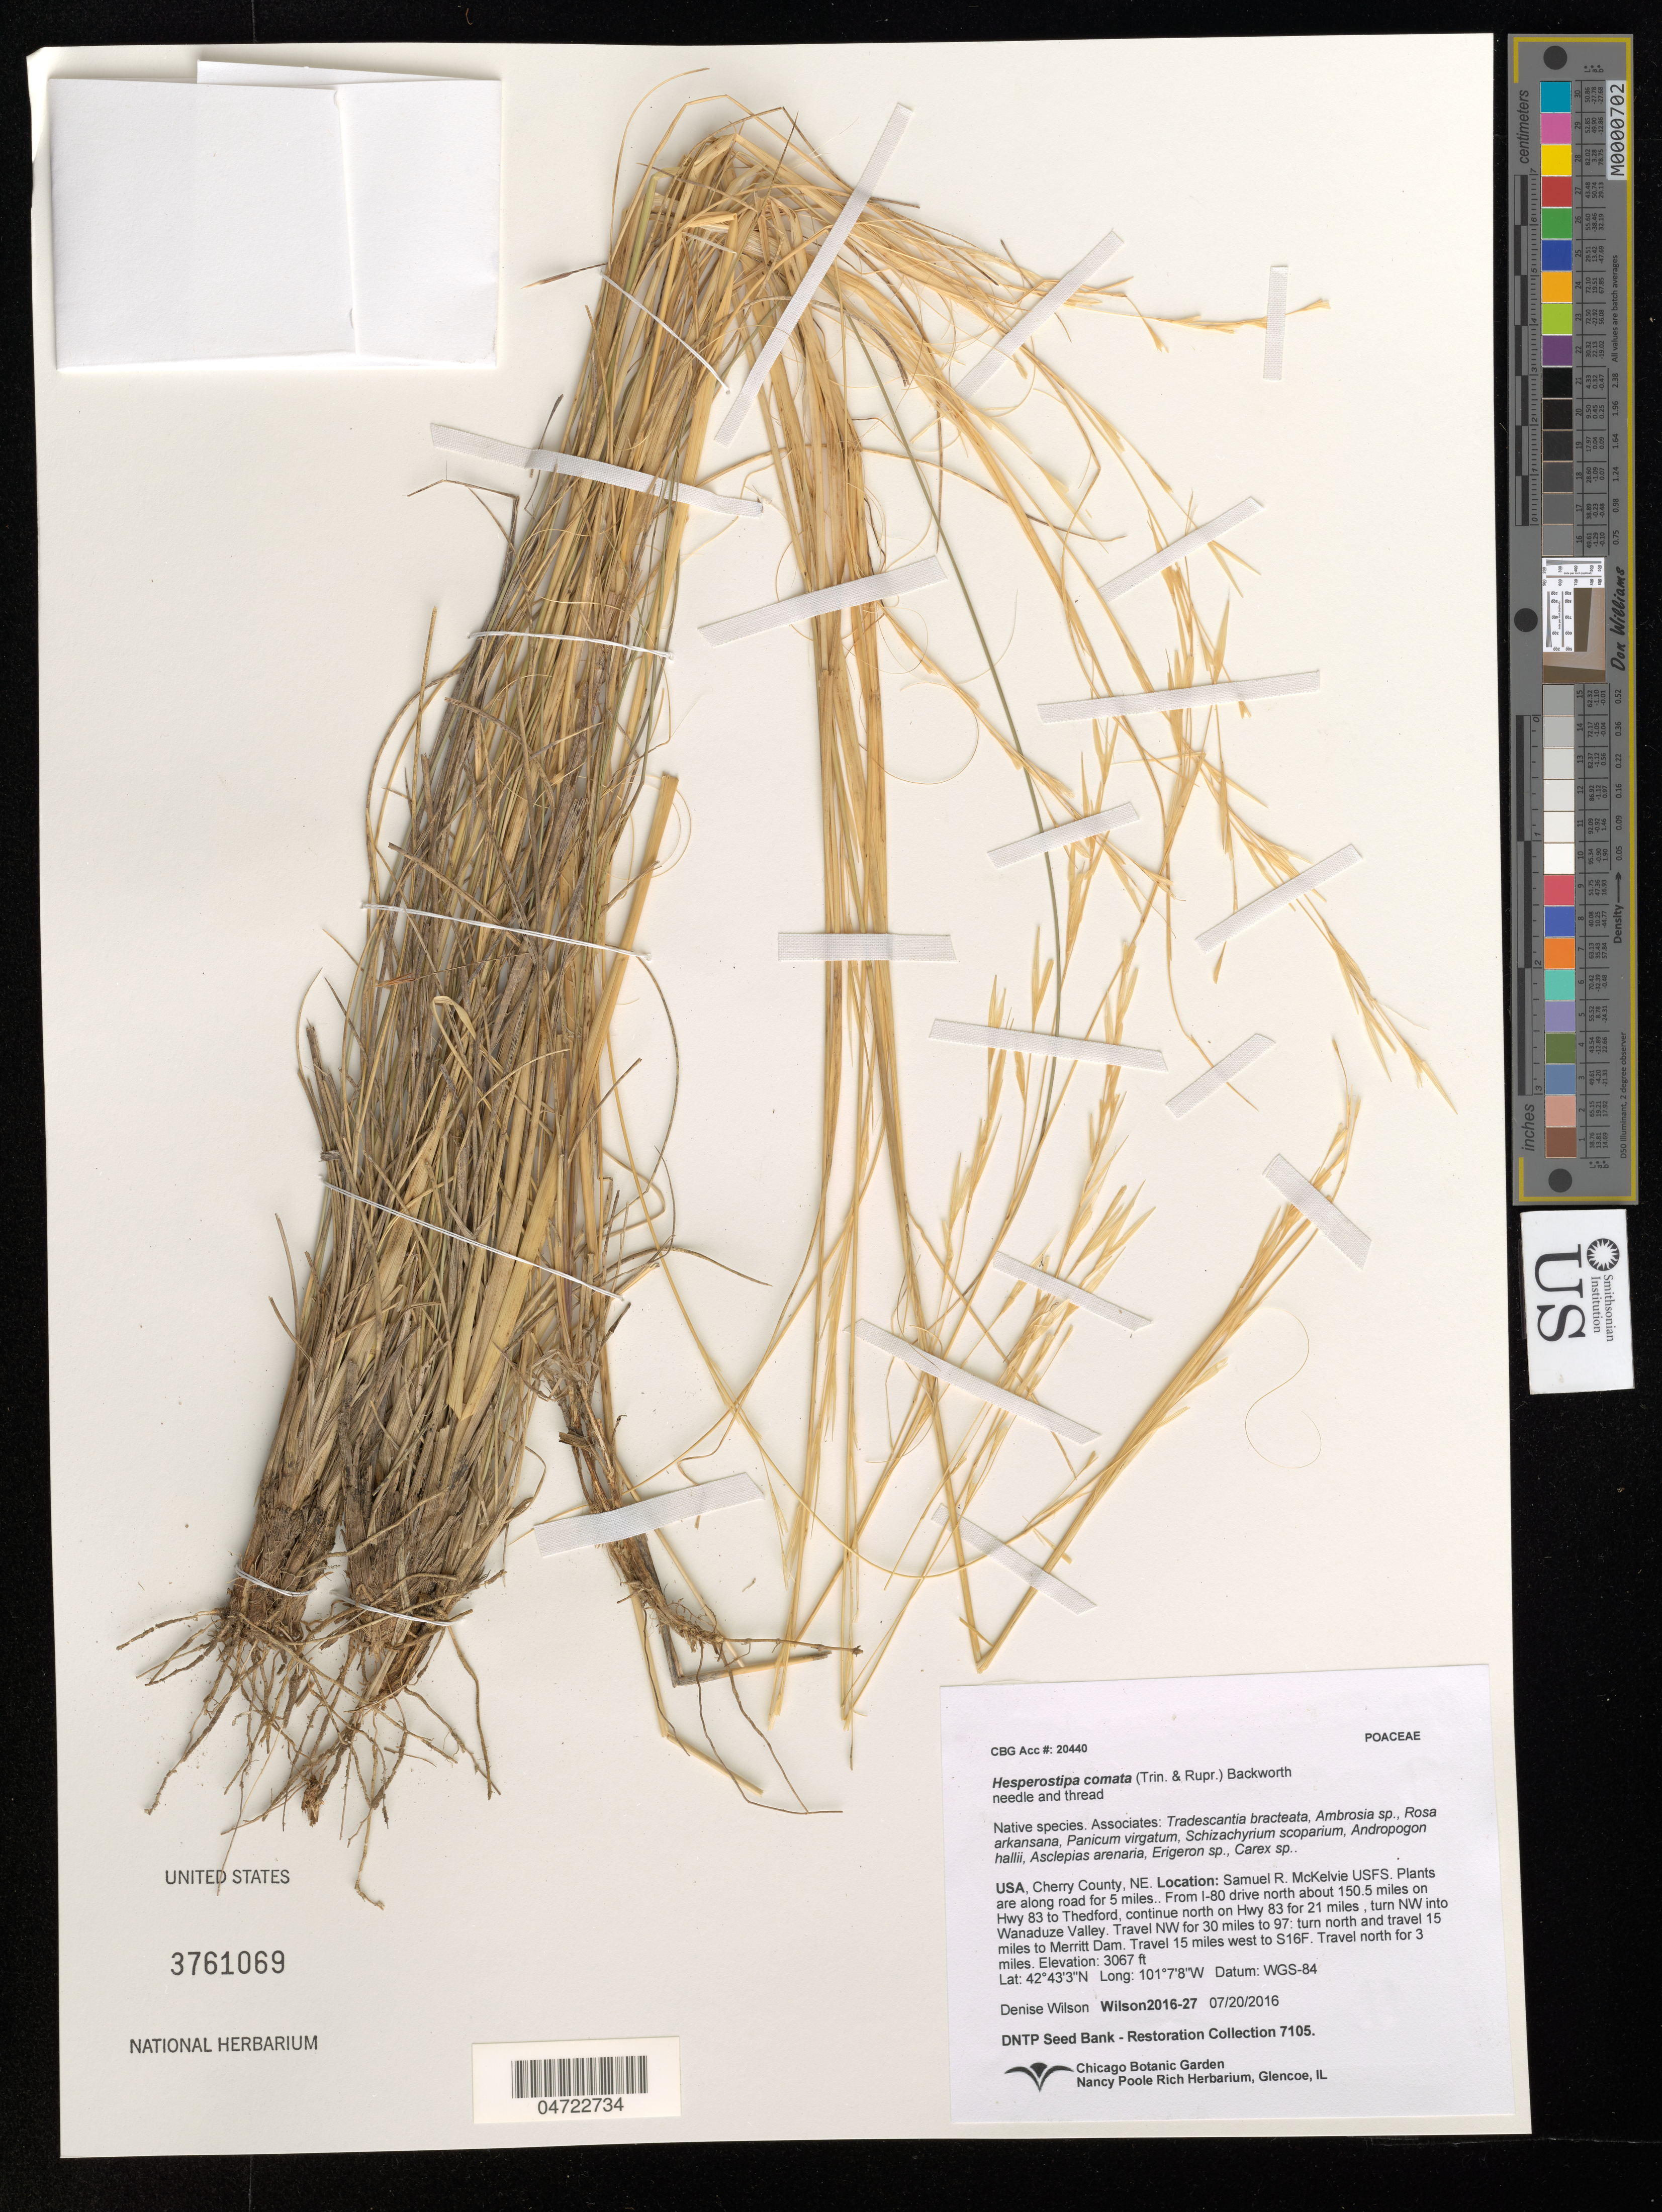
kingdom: Plantae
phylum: Tracheophyta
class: Liliopsida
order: Poales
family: Poaceae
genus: Hesperostipa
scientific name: Hesperostipa comata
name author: (Trin. & Rupr.) Barkworth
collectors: D. Wilson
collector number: Wilson2016-27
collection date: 2016-07-20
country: United States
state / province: Nebraska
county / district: Cherry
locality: Cherry County. Samuel R. McKelvie USFS. Plants are along road for 5 miles. From I-80 drive north about 150.5 miles on Hwy 83 to Thedford, continue north on Hwy 83 for 21 miles, turn NW into Wanaduze Valley. Travel NW for 30 miles to 97: turn north and travel 15 miles to Merritt Dam. Travel 15 miles west to S16F. Travel north for 3 miles.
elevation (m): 935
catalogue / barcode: US 3761069